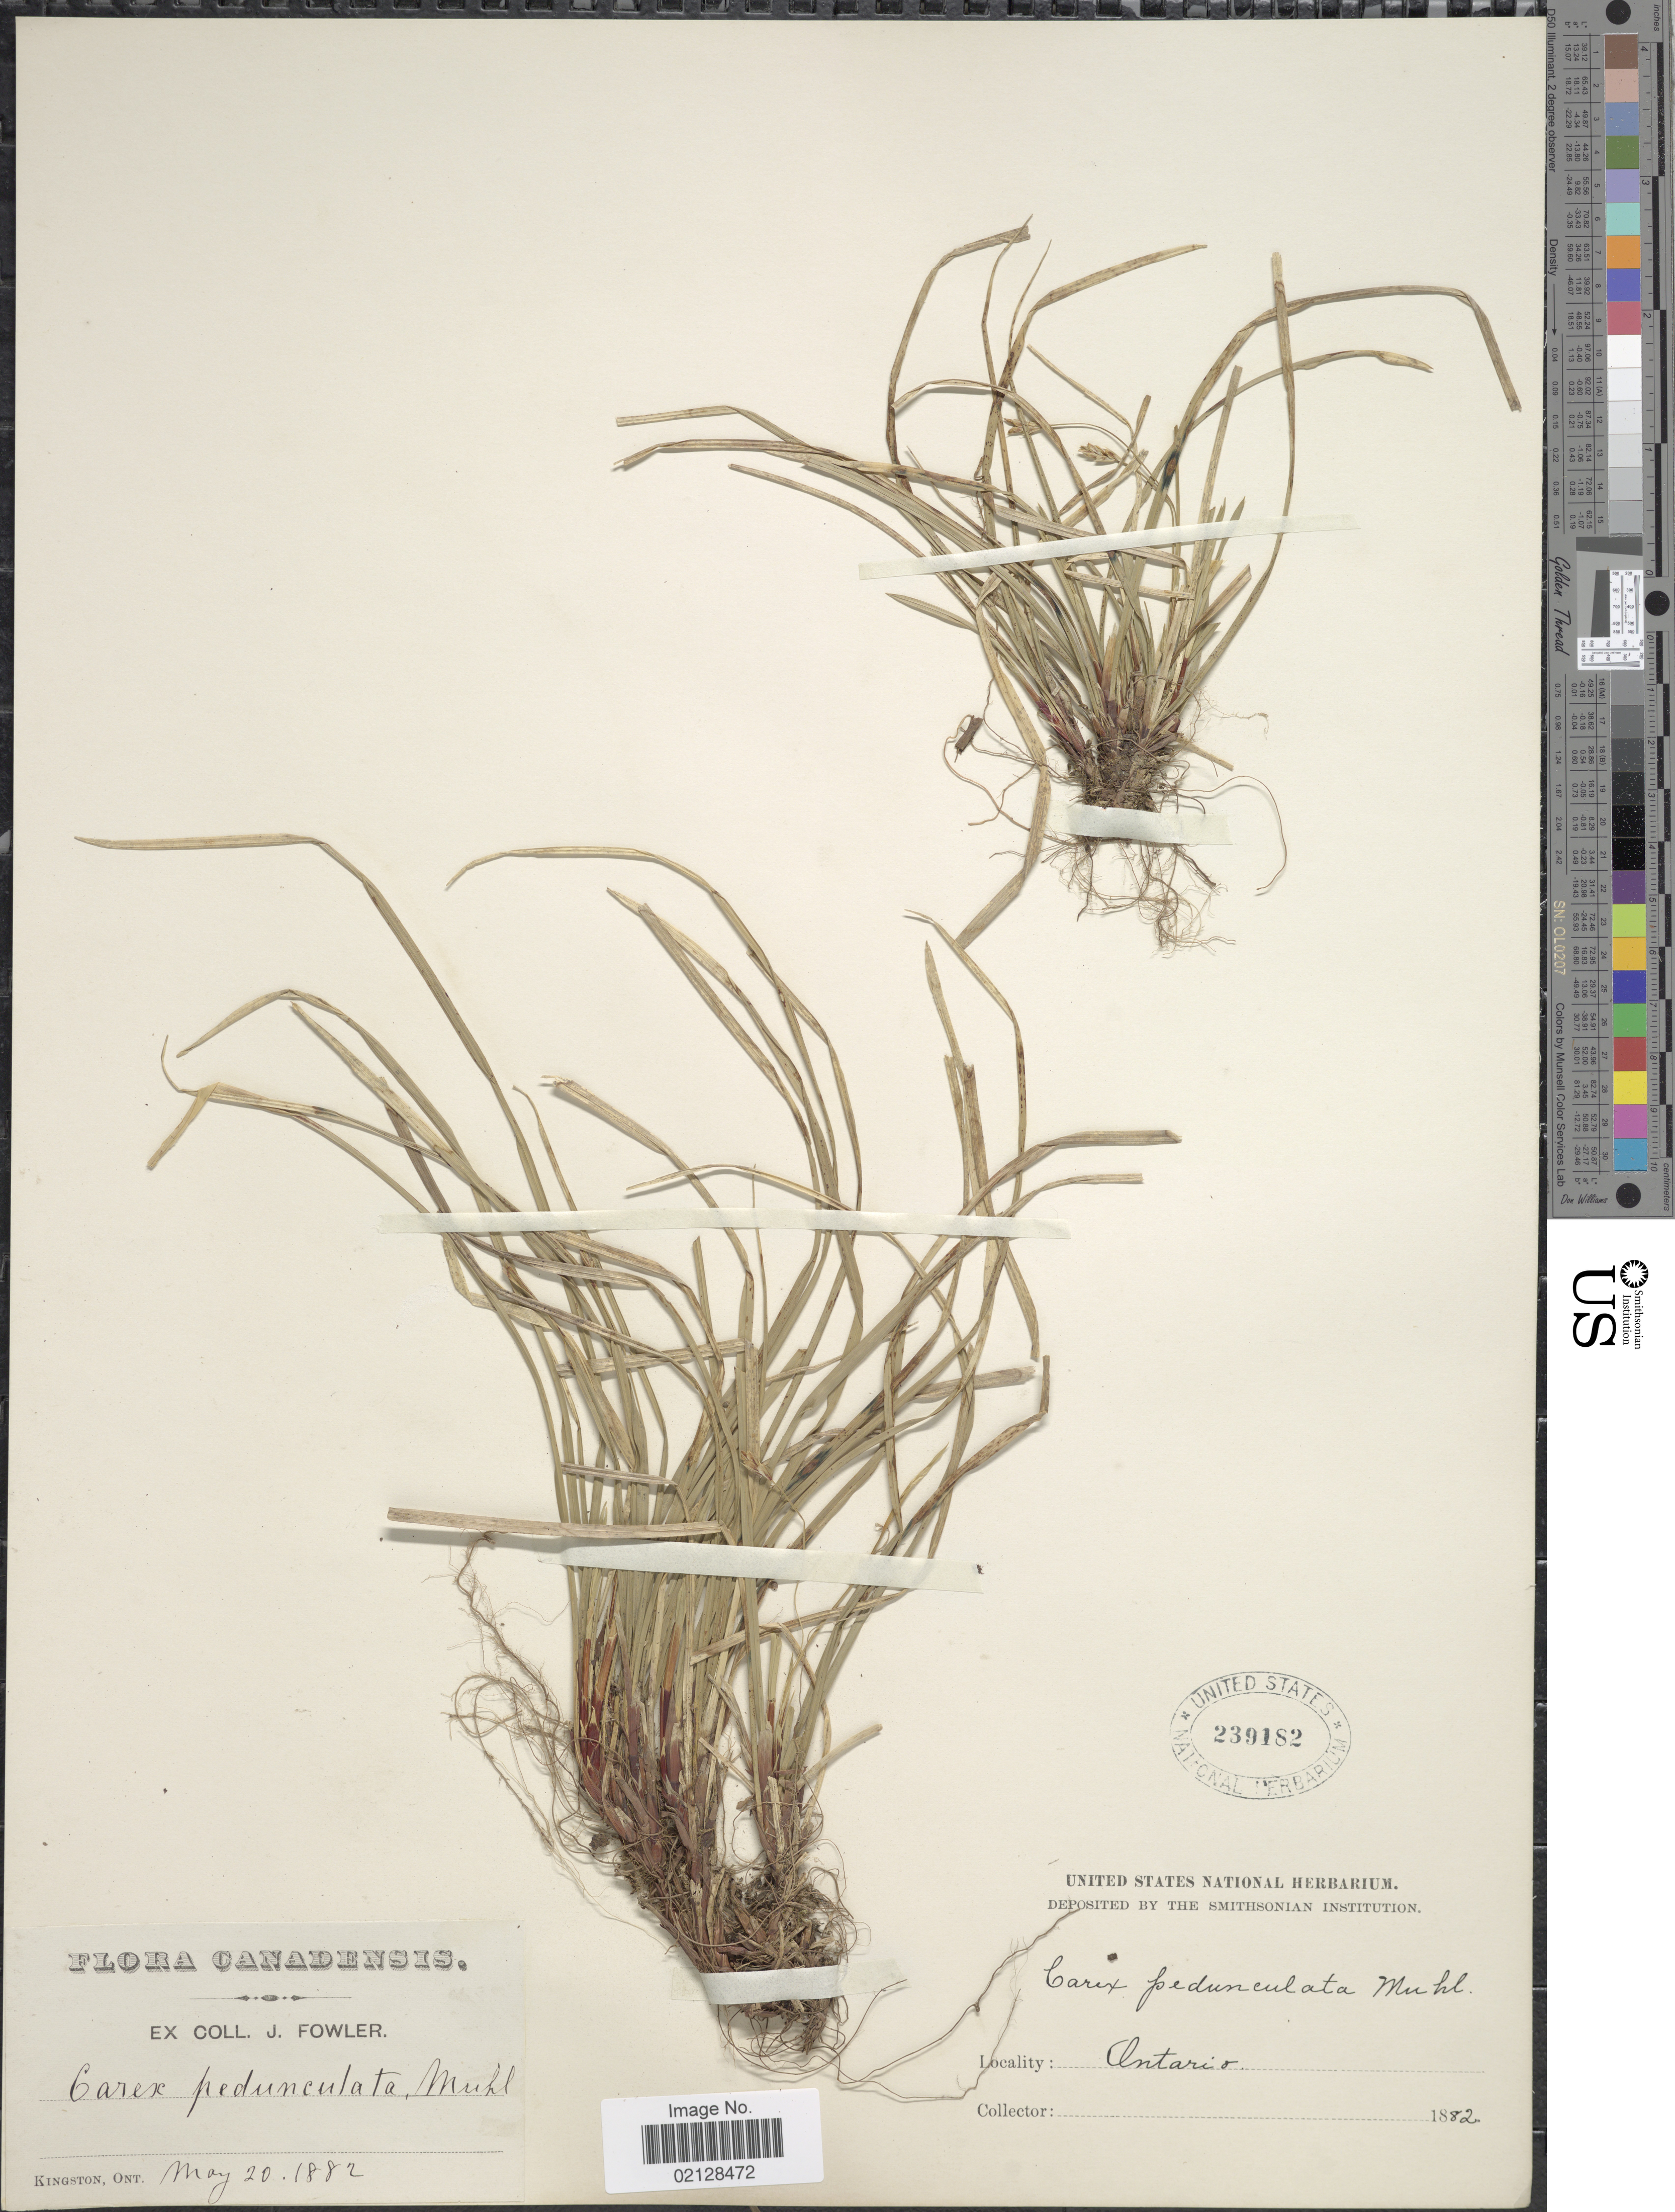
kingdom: Plantae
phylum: Tracheophyta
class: Liliopsida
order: Poales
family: Cyperaceae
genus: Carex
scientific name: Carex pedunculata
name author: Muhl. ex Willd.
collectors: J. P. Fowler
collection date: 1882-05-20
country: Canada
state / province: Ontario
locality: Kingston, Ont.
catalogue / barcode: US 239182